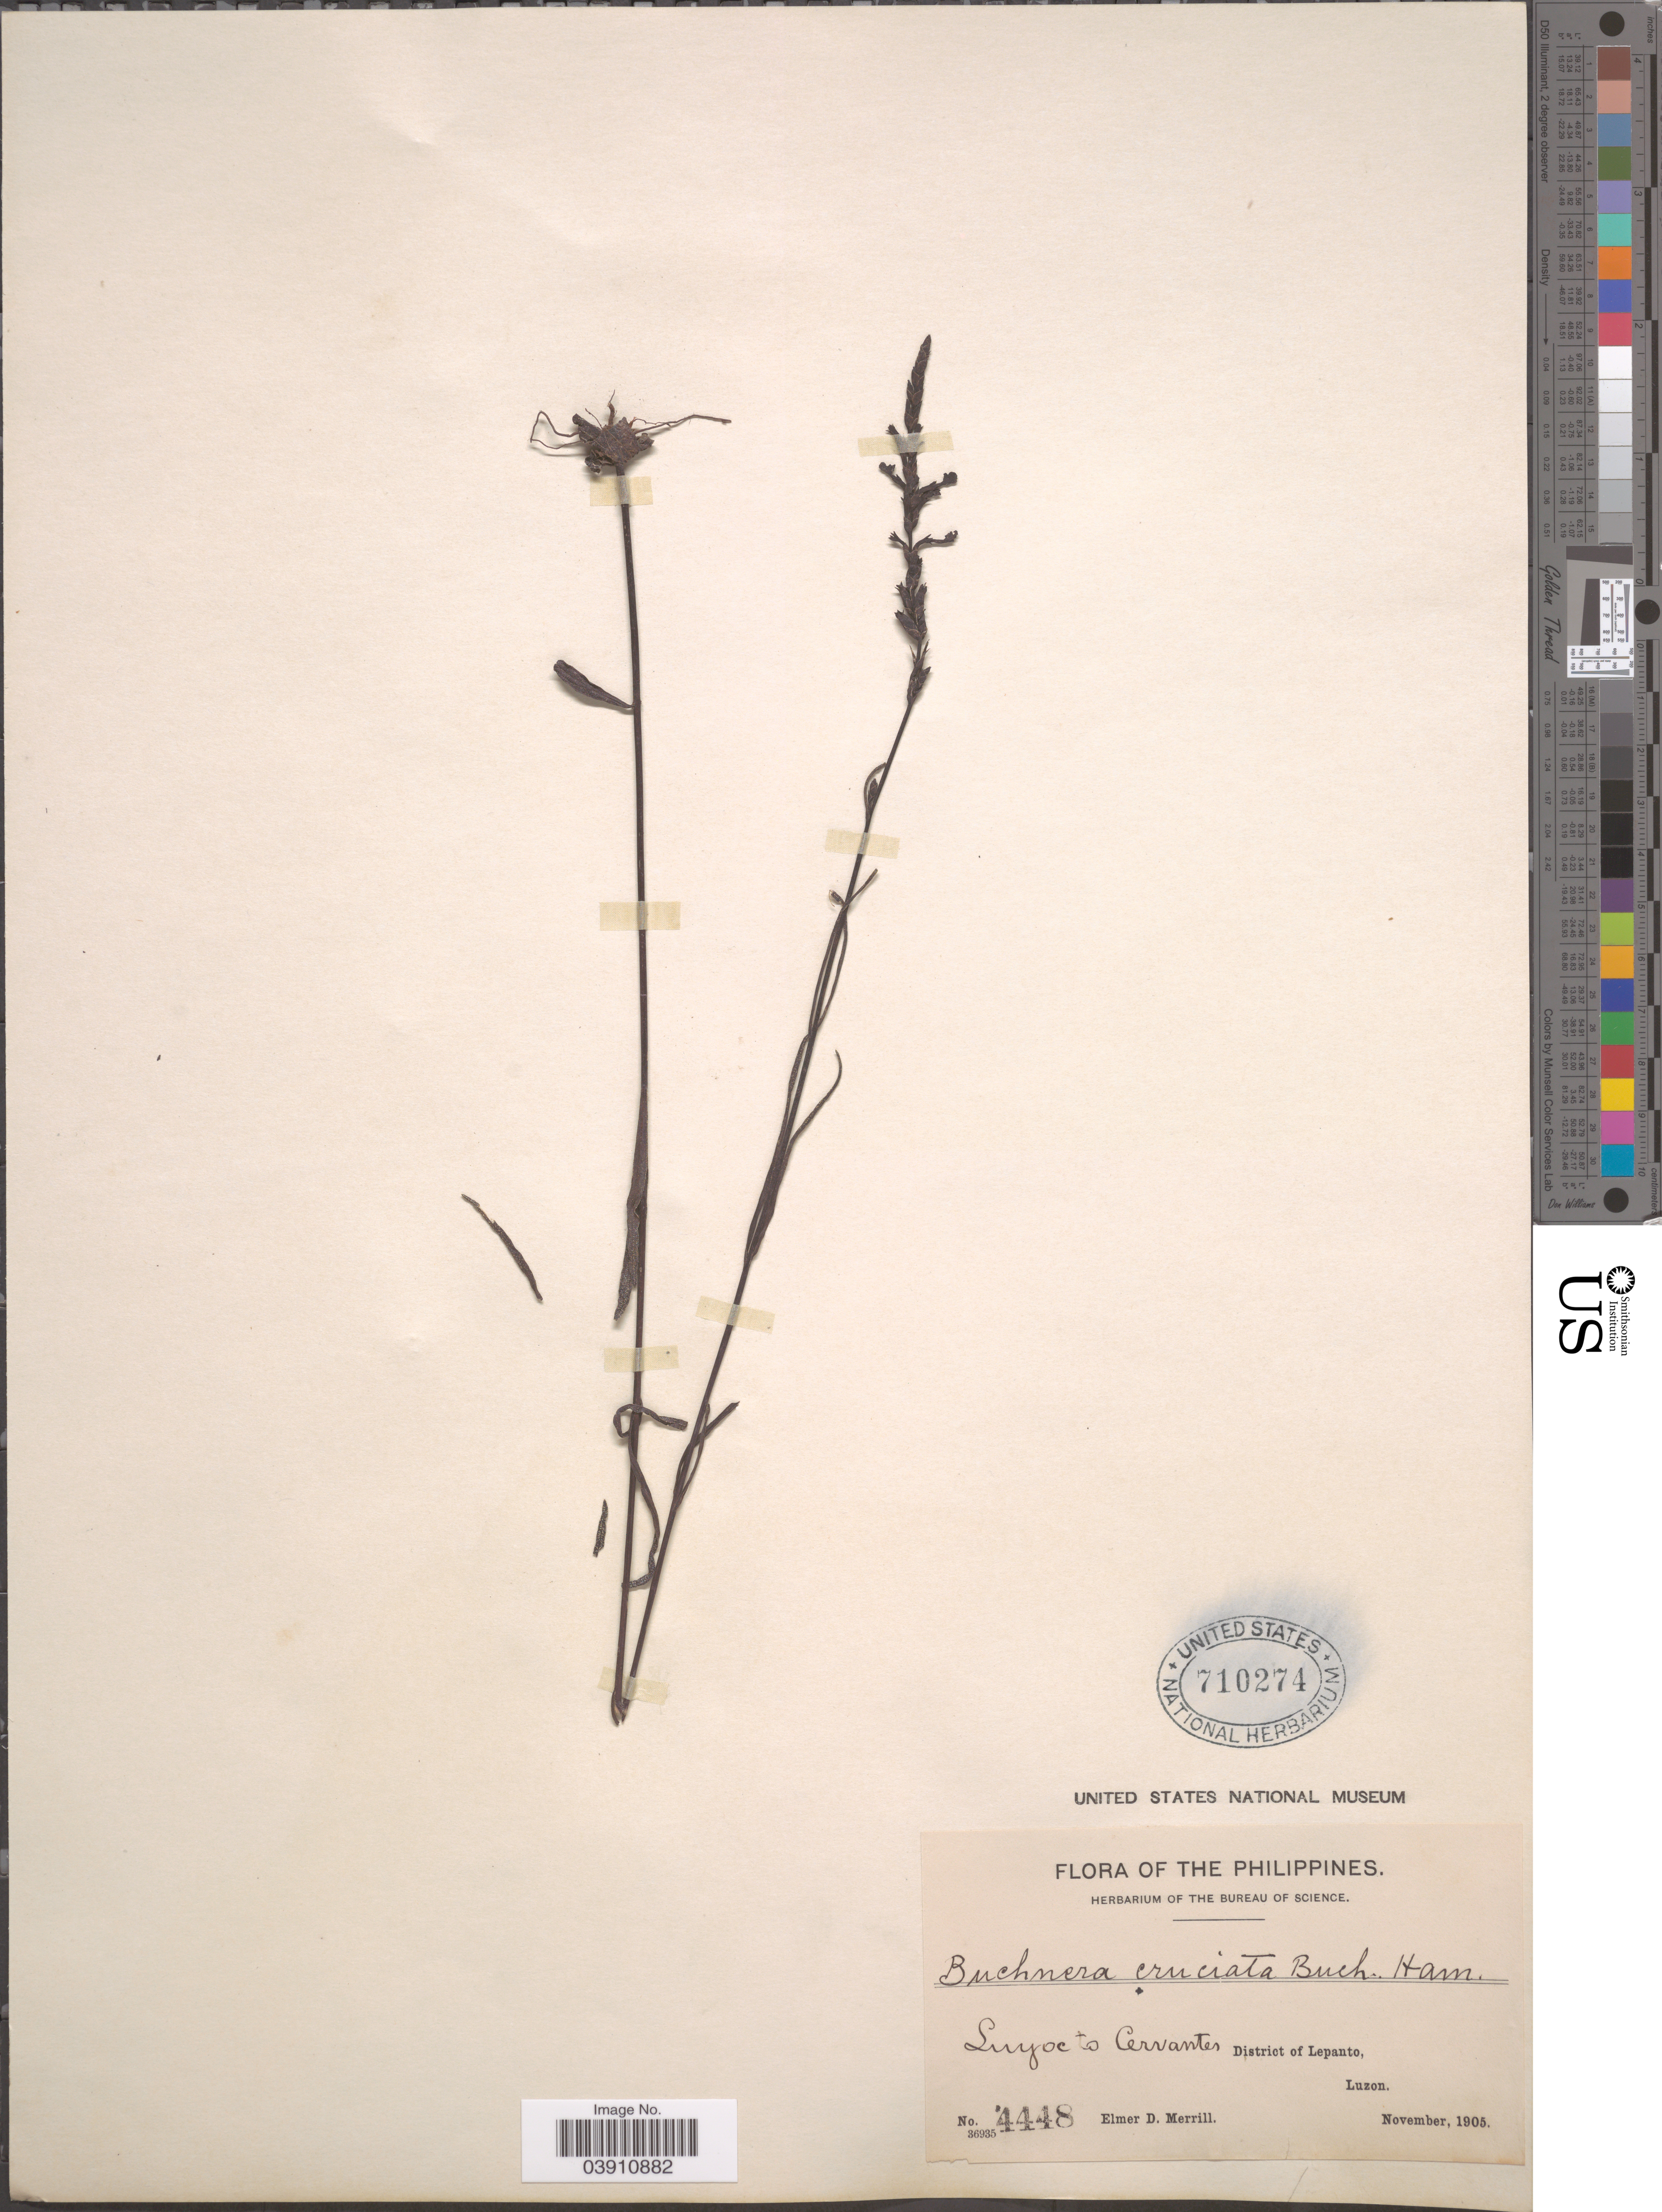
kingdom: Plantae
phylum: Tracheophyta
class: Magnoliopsida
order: Lamiales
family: Orobanchaceae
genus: Buchnera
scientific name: Buchnera cruciata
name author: Ham.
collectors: E. D. Merrill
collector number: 4448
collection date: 1905-11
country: Philippines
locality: Luyoc to Cervantes. District of Lepanto, Luzon.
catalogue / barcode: US 710274